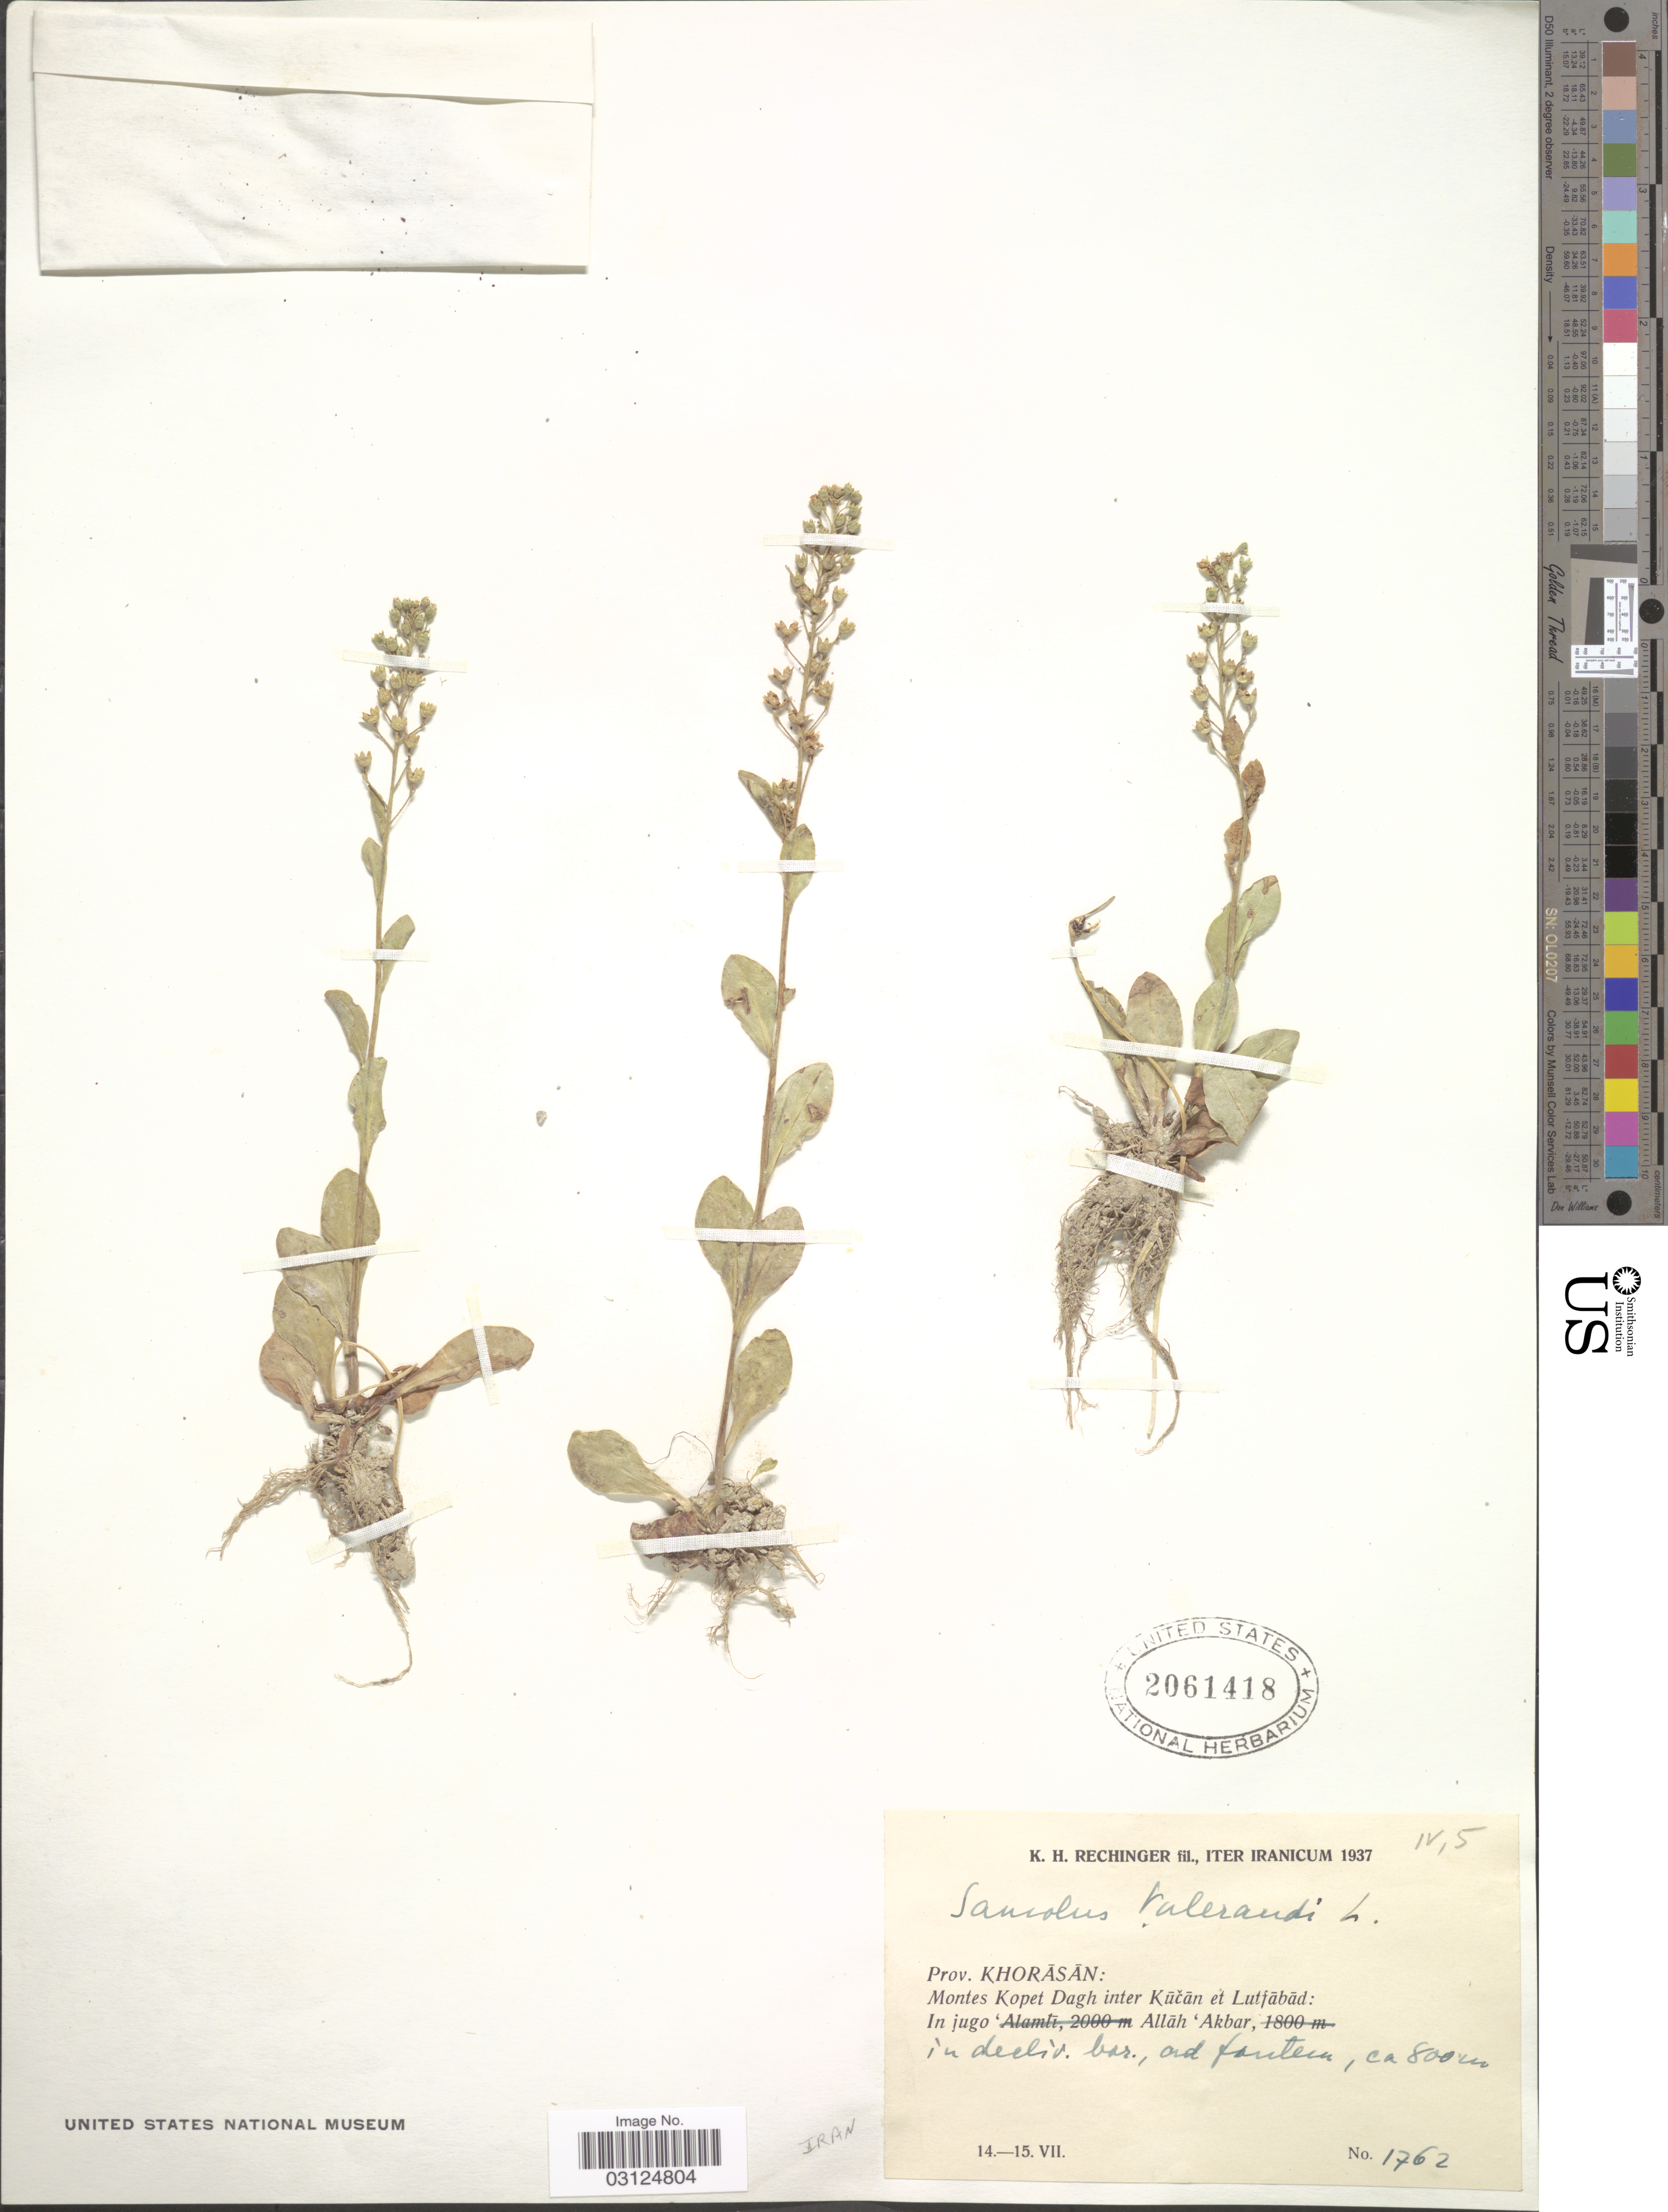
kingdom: Plantae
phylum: Tracheophyta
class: Magnoliopsida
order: Ericales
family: Primulaceae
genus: Samolus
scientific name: Samolus valerandi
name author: L.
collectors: K. H. Rechinger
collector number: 1762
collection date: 1937-07-14/1937-07-15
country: Iran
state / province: Khorasan [obsolete]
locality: Montes Kopet Dagh inter Kucan et Lutfabad: In jugo Allah Akbar.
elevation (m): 800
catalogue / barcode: US 2061418